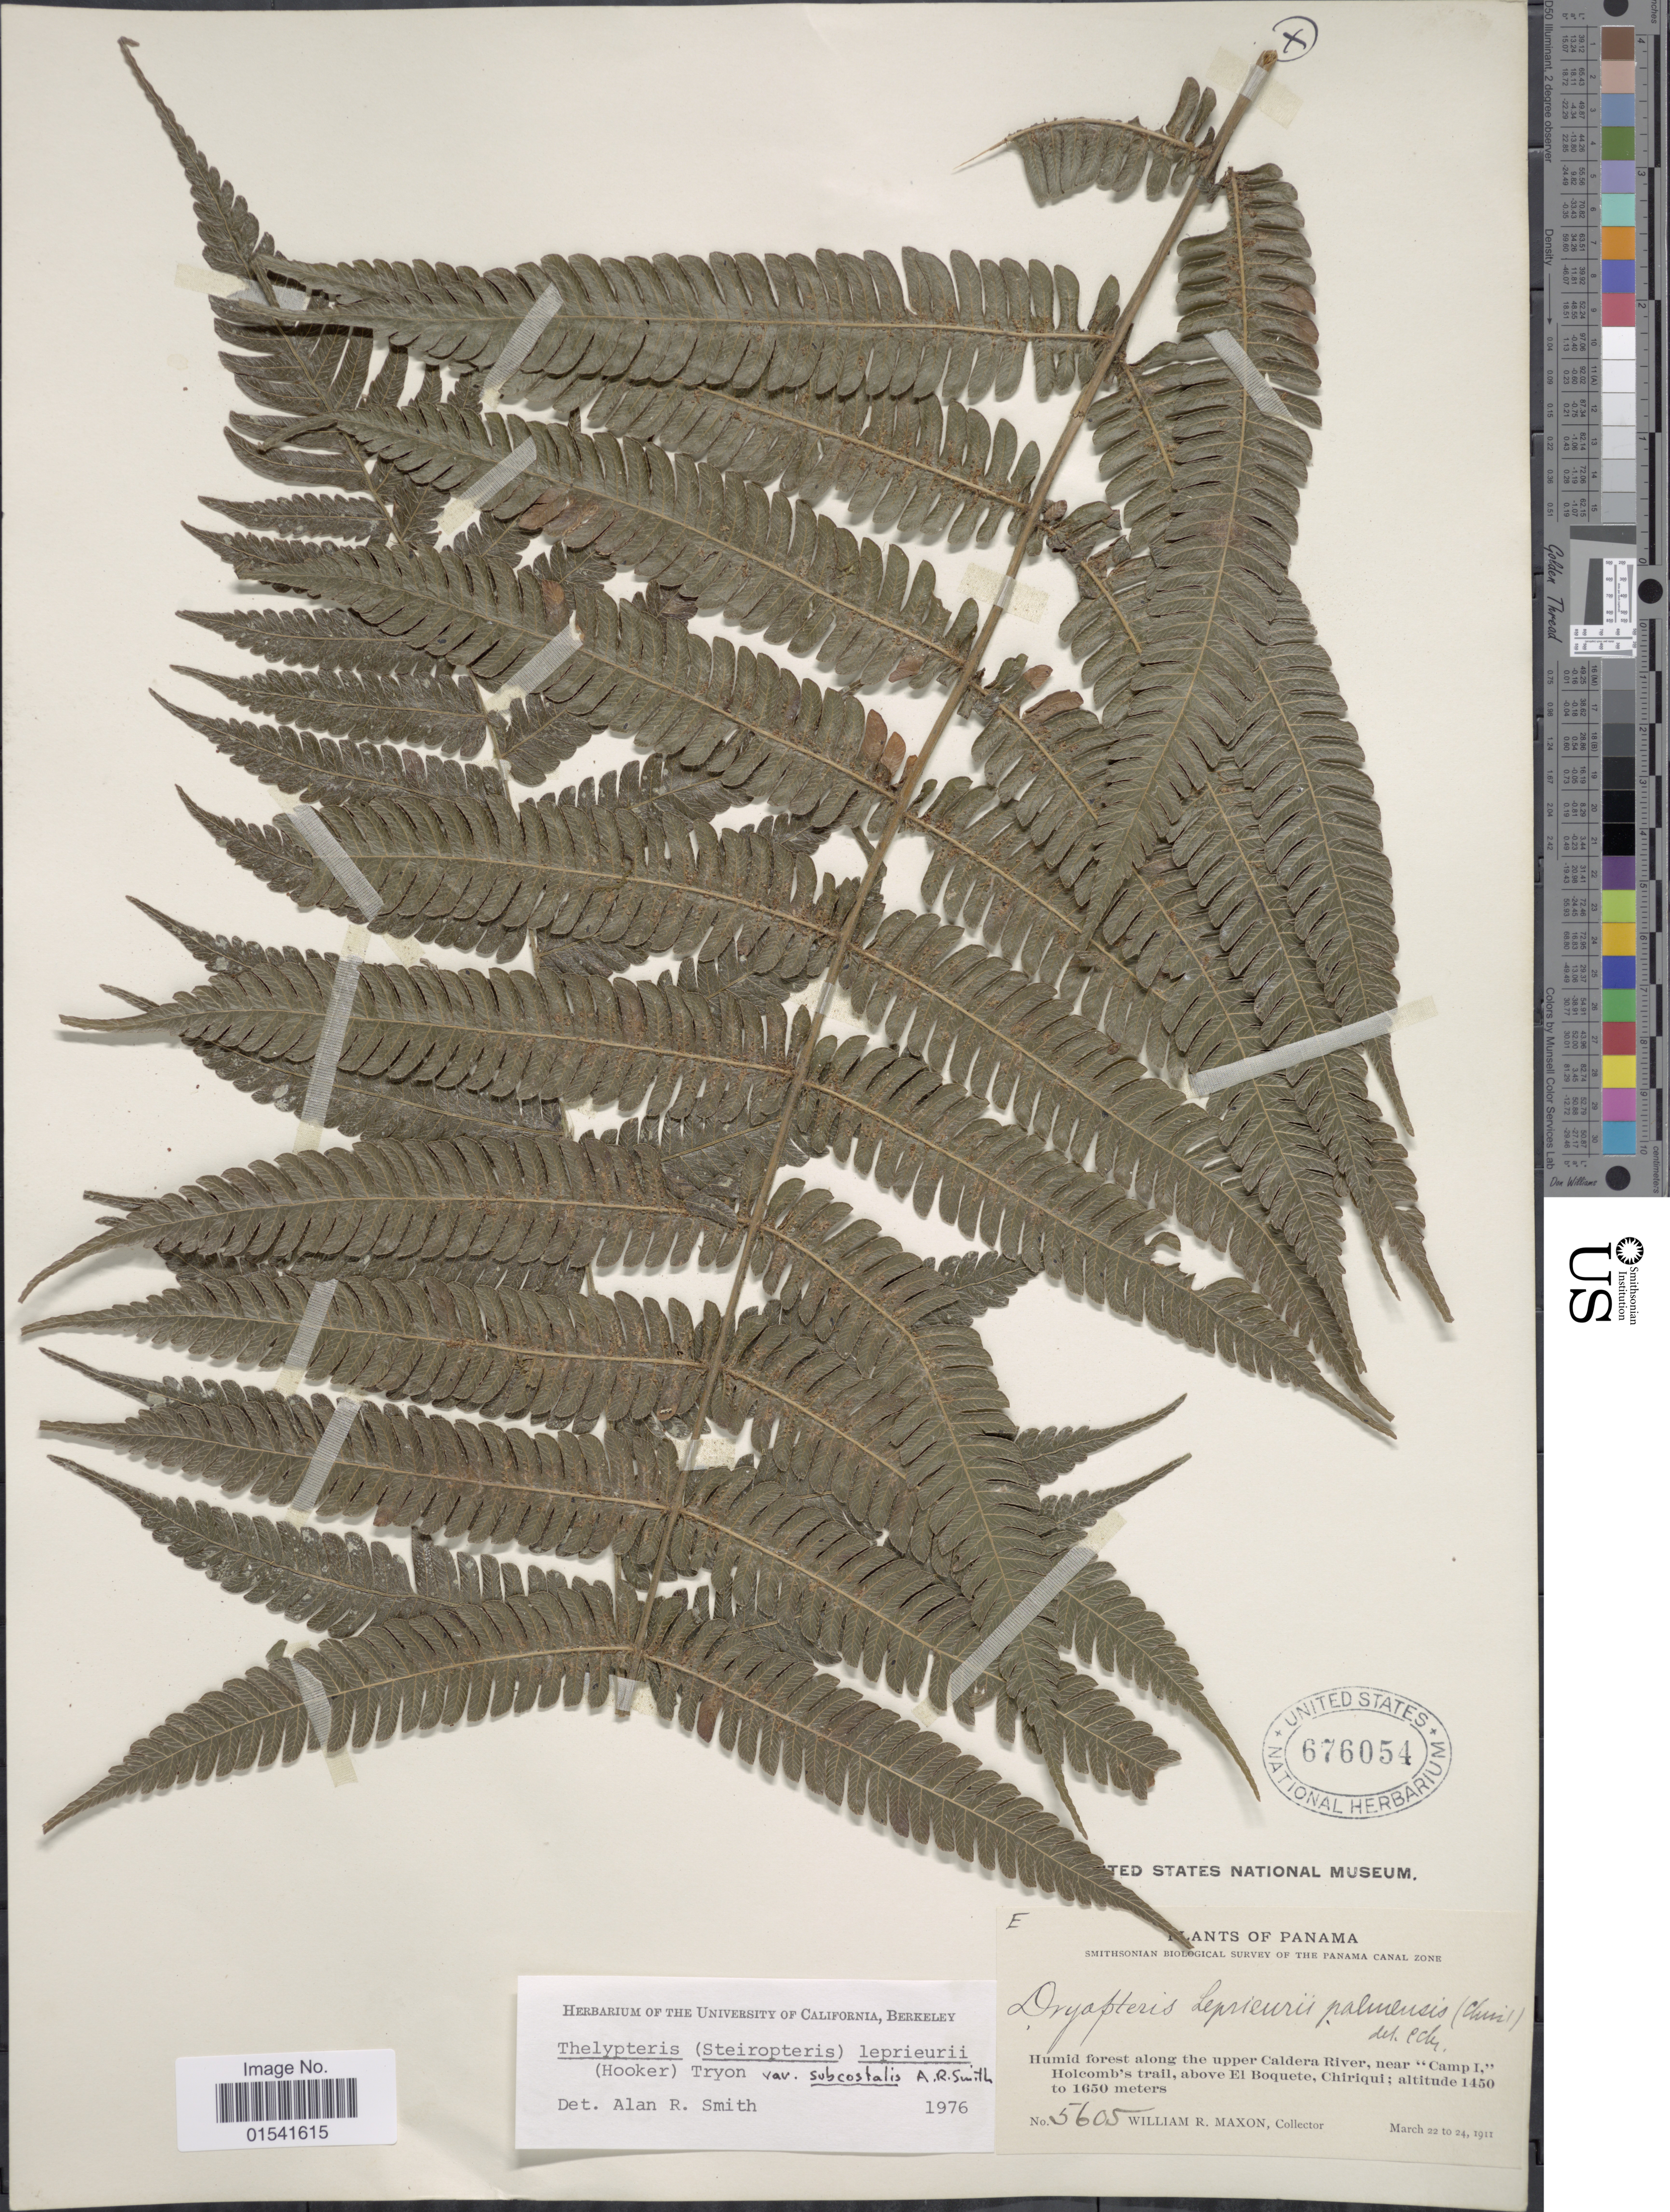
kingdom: Plantae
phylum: Tracheophyta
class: Polypodiopsida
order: Polypodiales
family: Thelypteridaceae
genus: Steiropteris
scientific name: Steiropteris leprieurii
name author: (Hook. f.) Pic. Serm.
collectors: W. R. Maxon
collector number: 5605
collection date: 1911-03-22/1911-03-24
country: Panama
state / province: Chiriqui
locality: Humid forest along the upper Caldera River, near 'Camp I', Holcomb's trail, above El Boquete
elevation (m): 1450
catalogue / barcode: US 676054